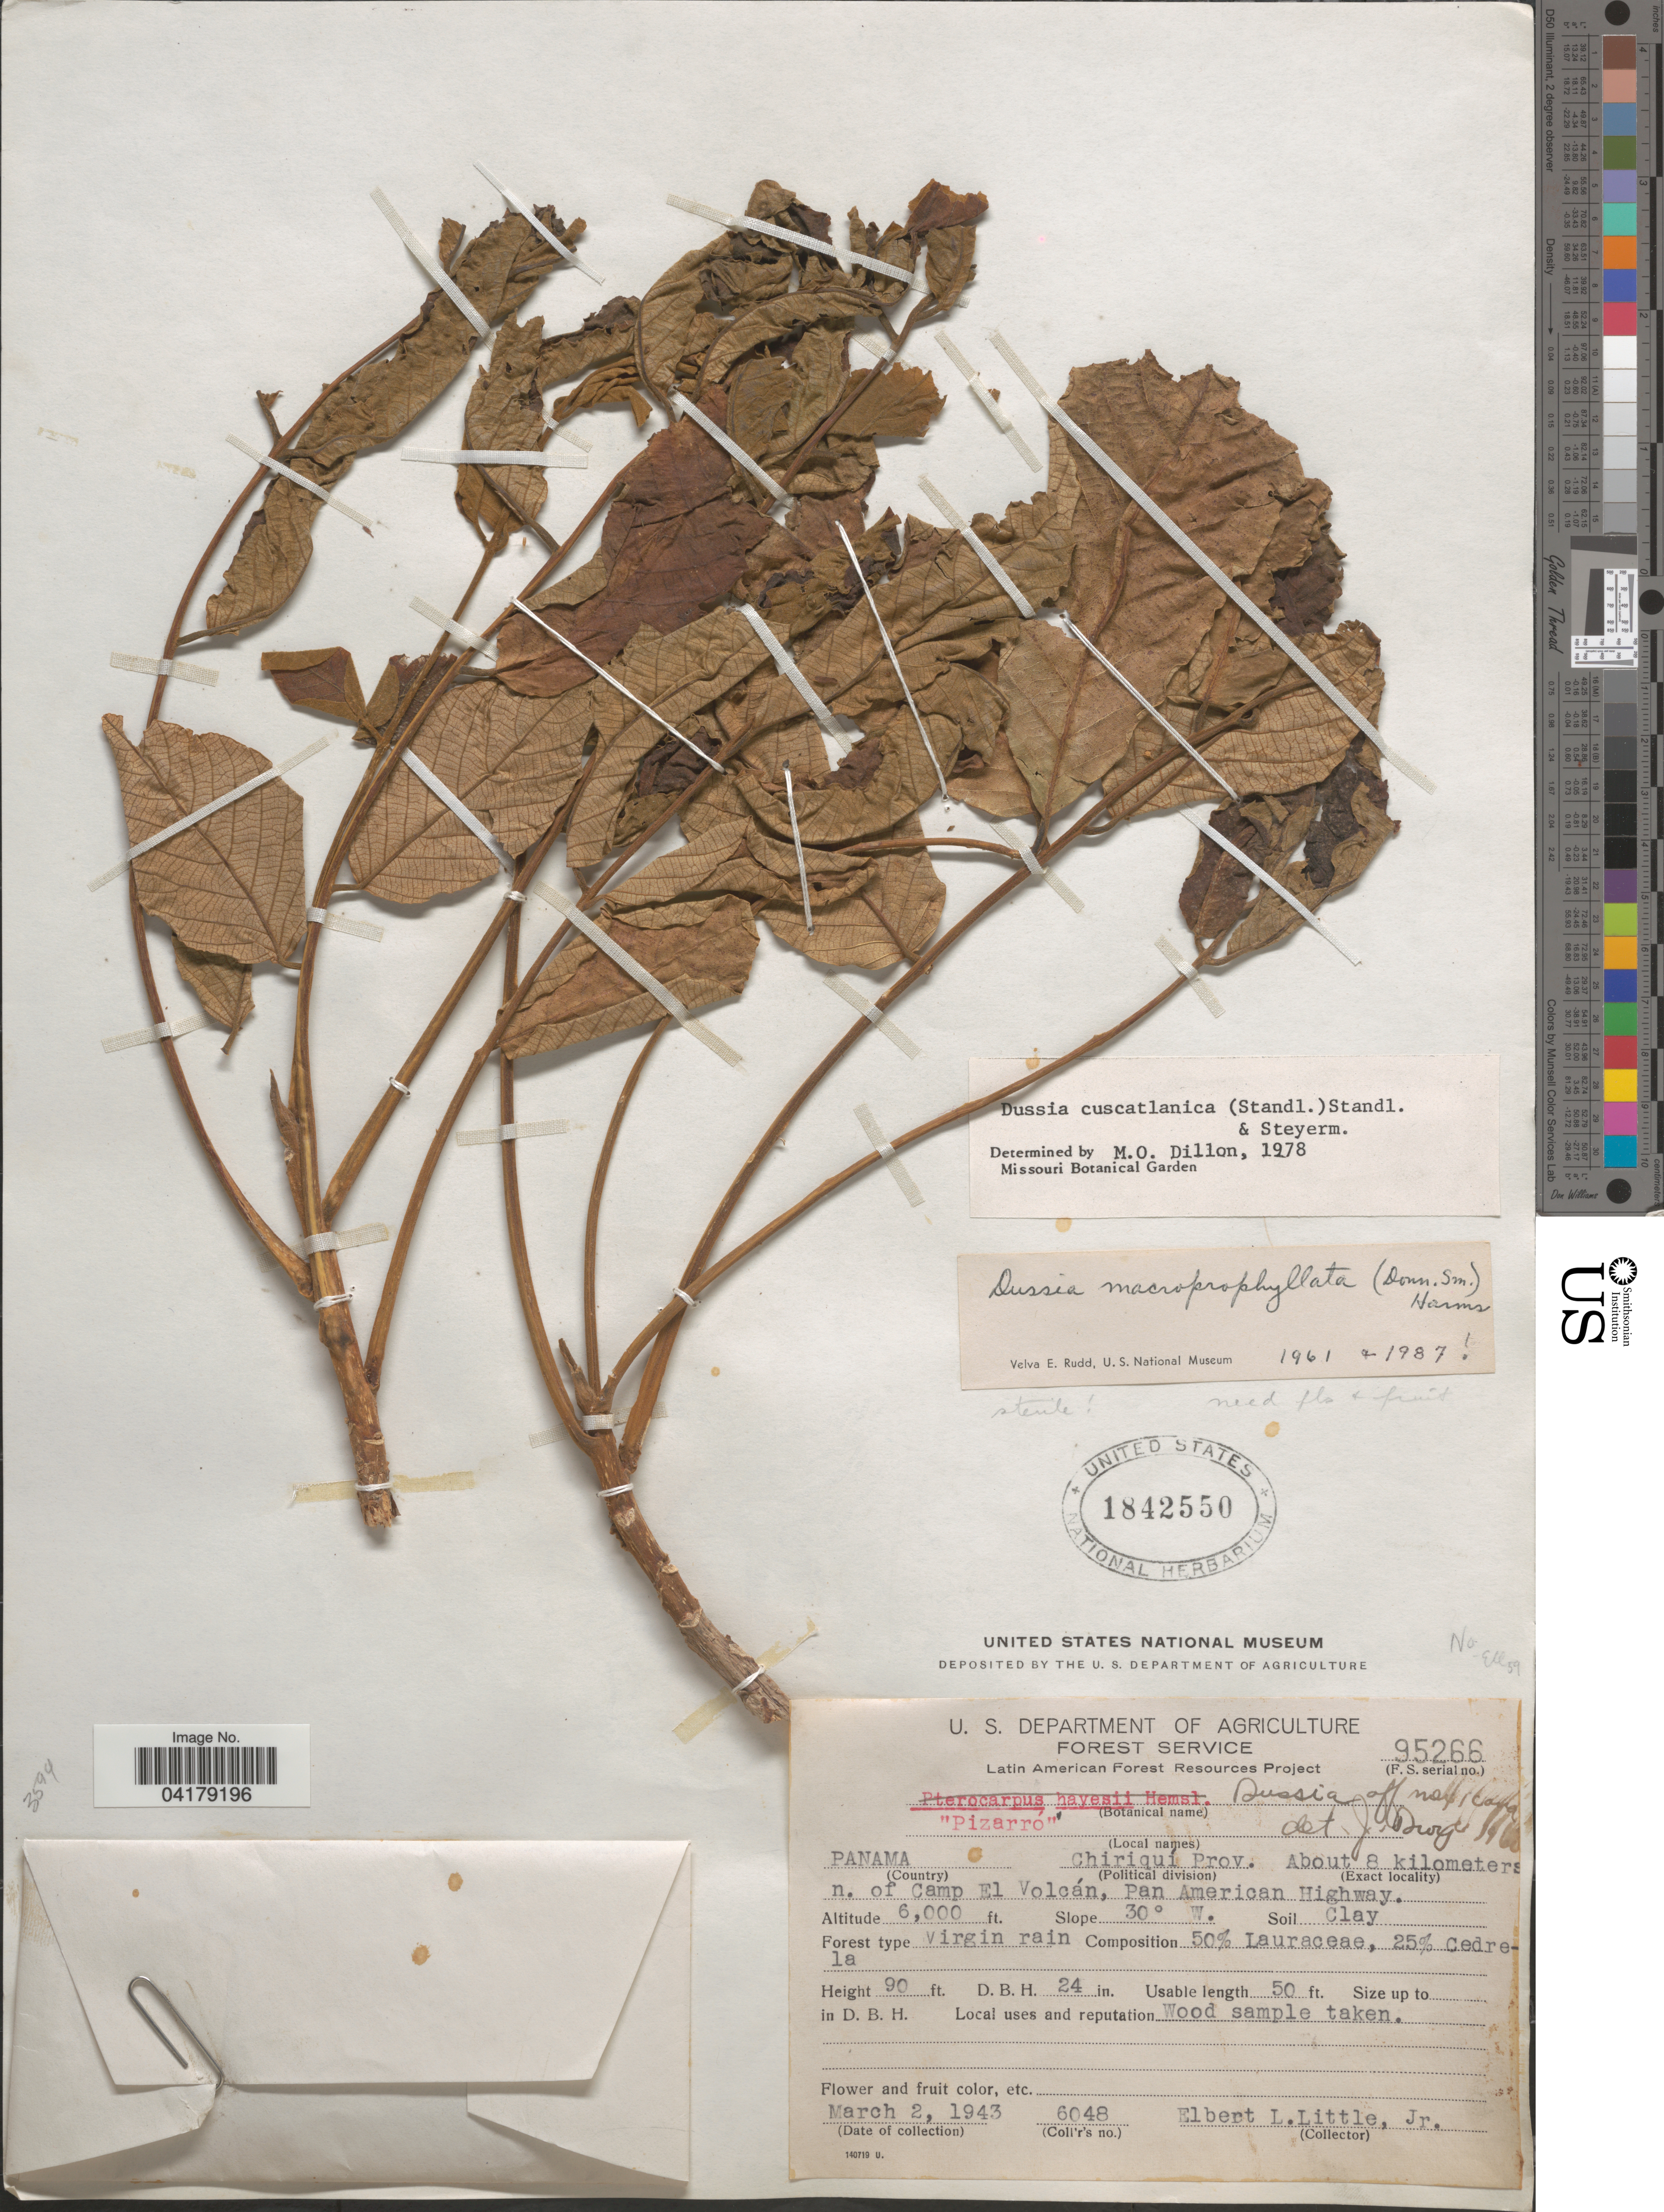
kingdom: Plantae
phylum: Tracheophyta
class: Magnoliopsida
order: Fabales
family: Fabaceae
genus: Dussia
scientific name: Dussia cuscatlanica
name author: (Standl.) Standl. & Steyerm.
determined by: Dillon, M. O.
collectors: E. L. Little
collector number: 6048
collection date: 1943-03-02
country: Panama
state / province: Chiriqui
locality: About 8 kilometers n. of Camp El Volcán, Pan American Highway.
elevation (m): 1829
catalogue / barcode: US 1842550